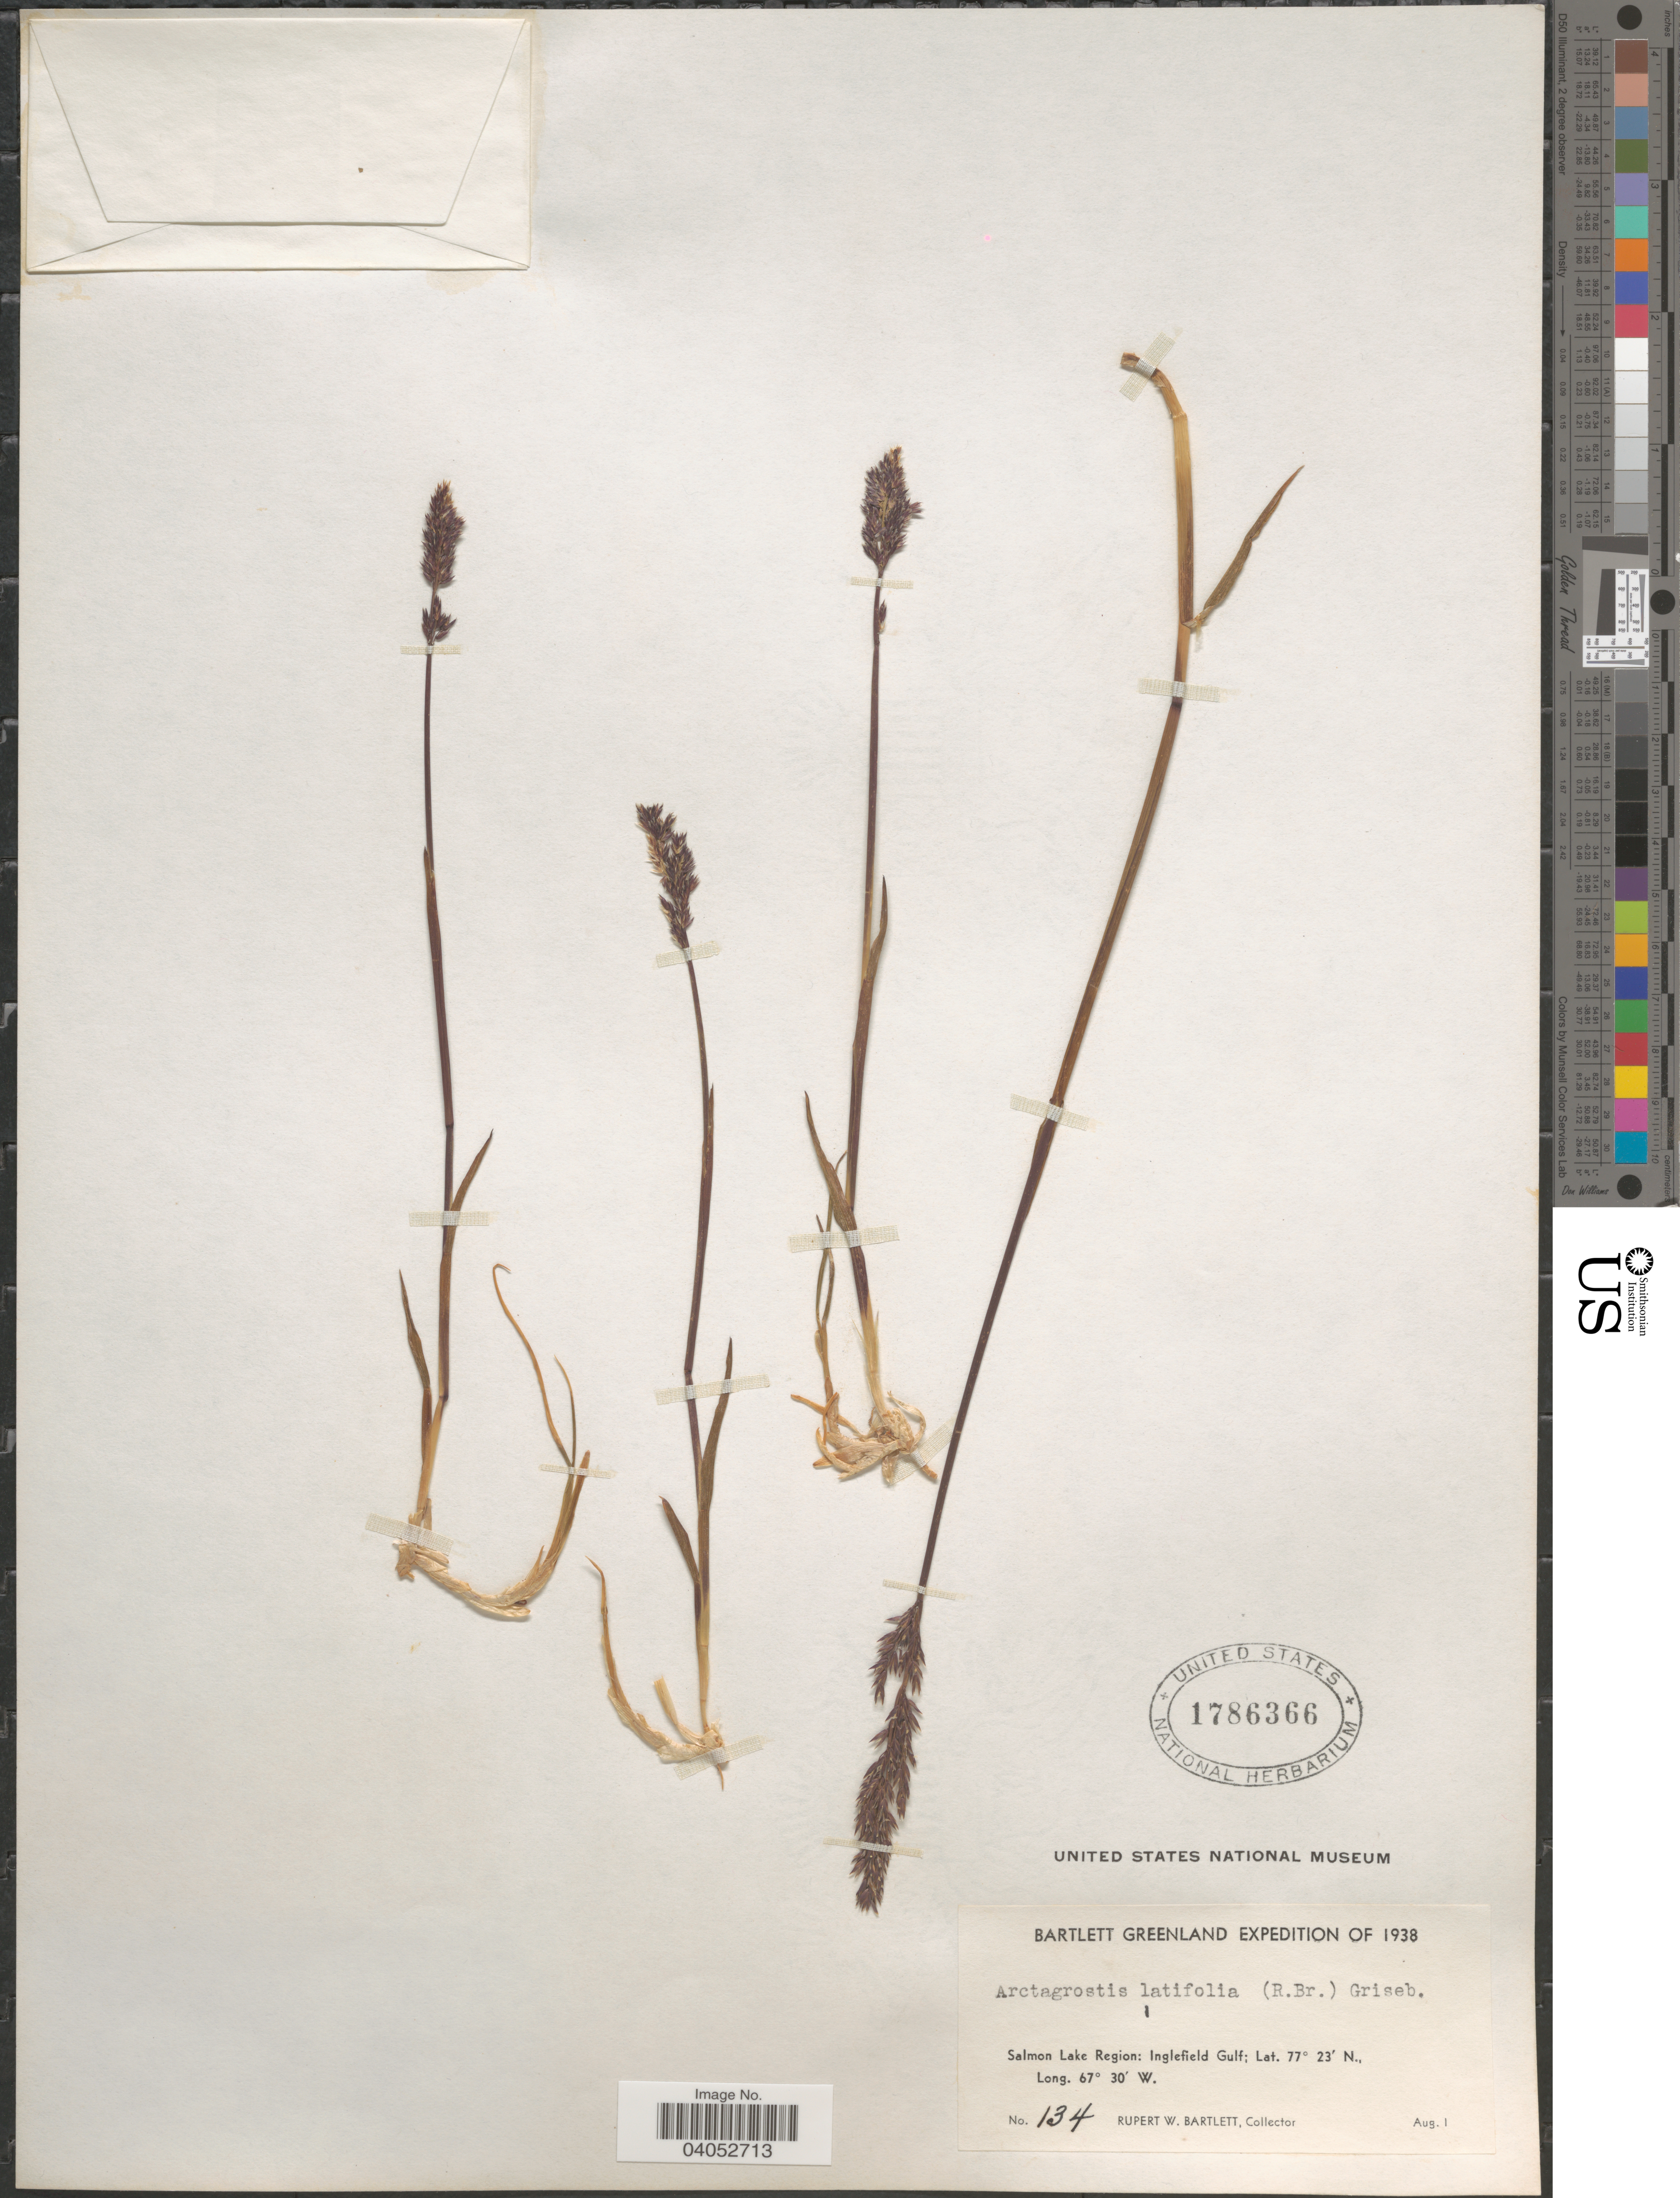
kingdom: Plantae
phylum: Tracheophyta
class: Liliopsida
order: Poales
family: Poaceae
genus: Arctagrostis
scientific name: Arctagrostis latifolia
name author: (R. Br.) Griseb.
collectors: R. W. Bartlett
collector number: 134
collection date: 1938-08-01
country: Greenland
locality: Salmon Lake Region: Inglefield Gulf.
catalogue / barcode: US 1786366